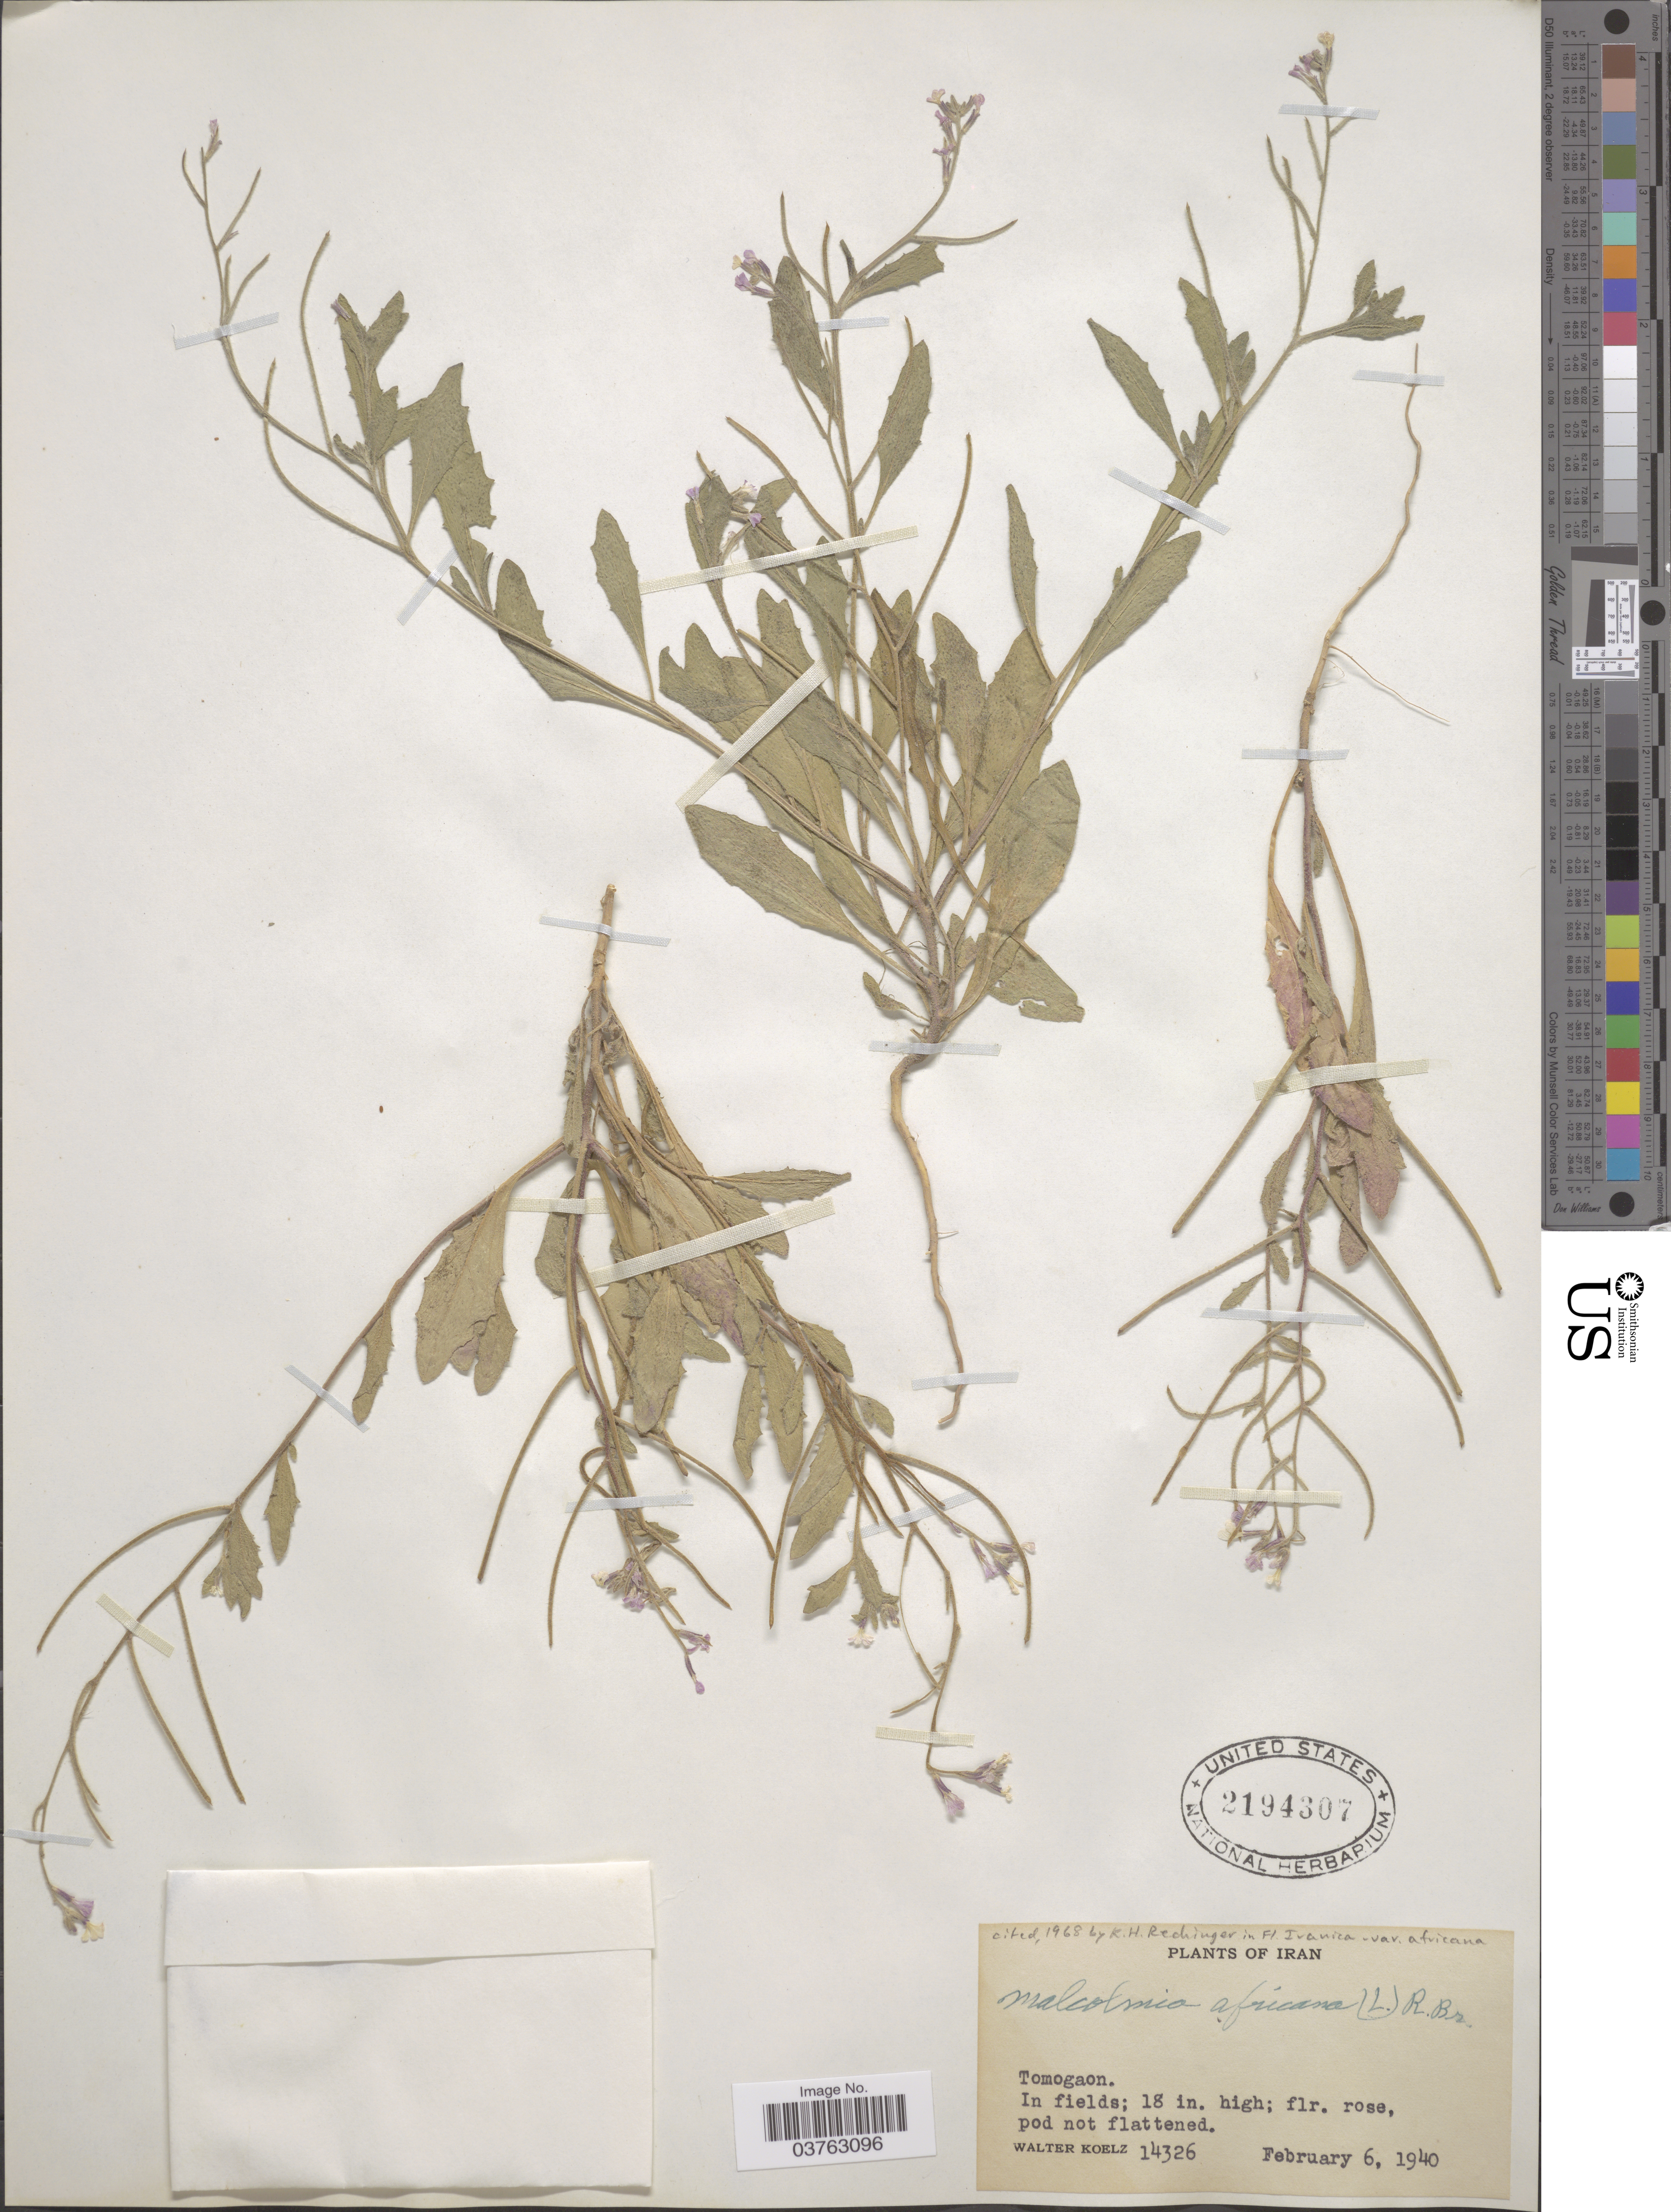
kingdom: Plantae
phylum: Tracheophyta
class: Magnoliopsida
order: Brassicales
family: Brassicaceae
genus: Malcolmia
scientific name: Malcolmia africana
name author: (L.) W.T. Aiton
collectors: W. N. Koelz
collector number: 14326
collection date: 1940-02-06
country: Iran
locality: Tomogaon.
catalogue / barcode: US 2194307